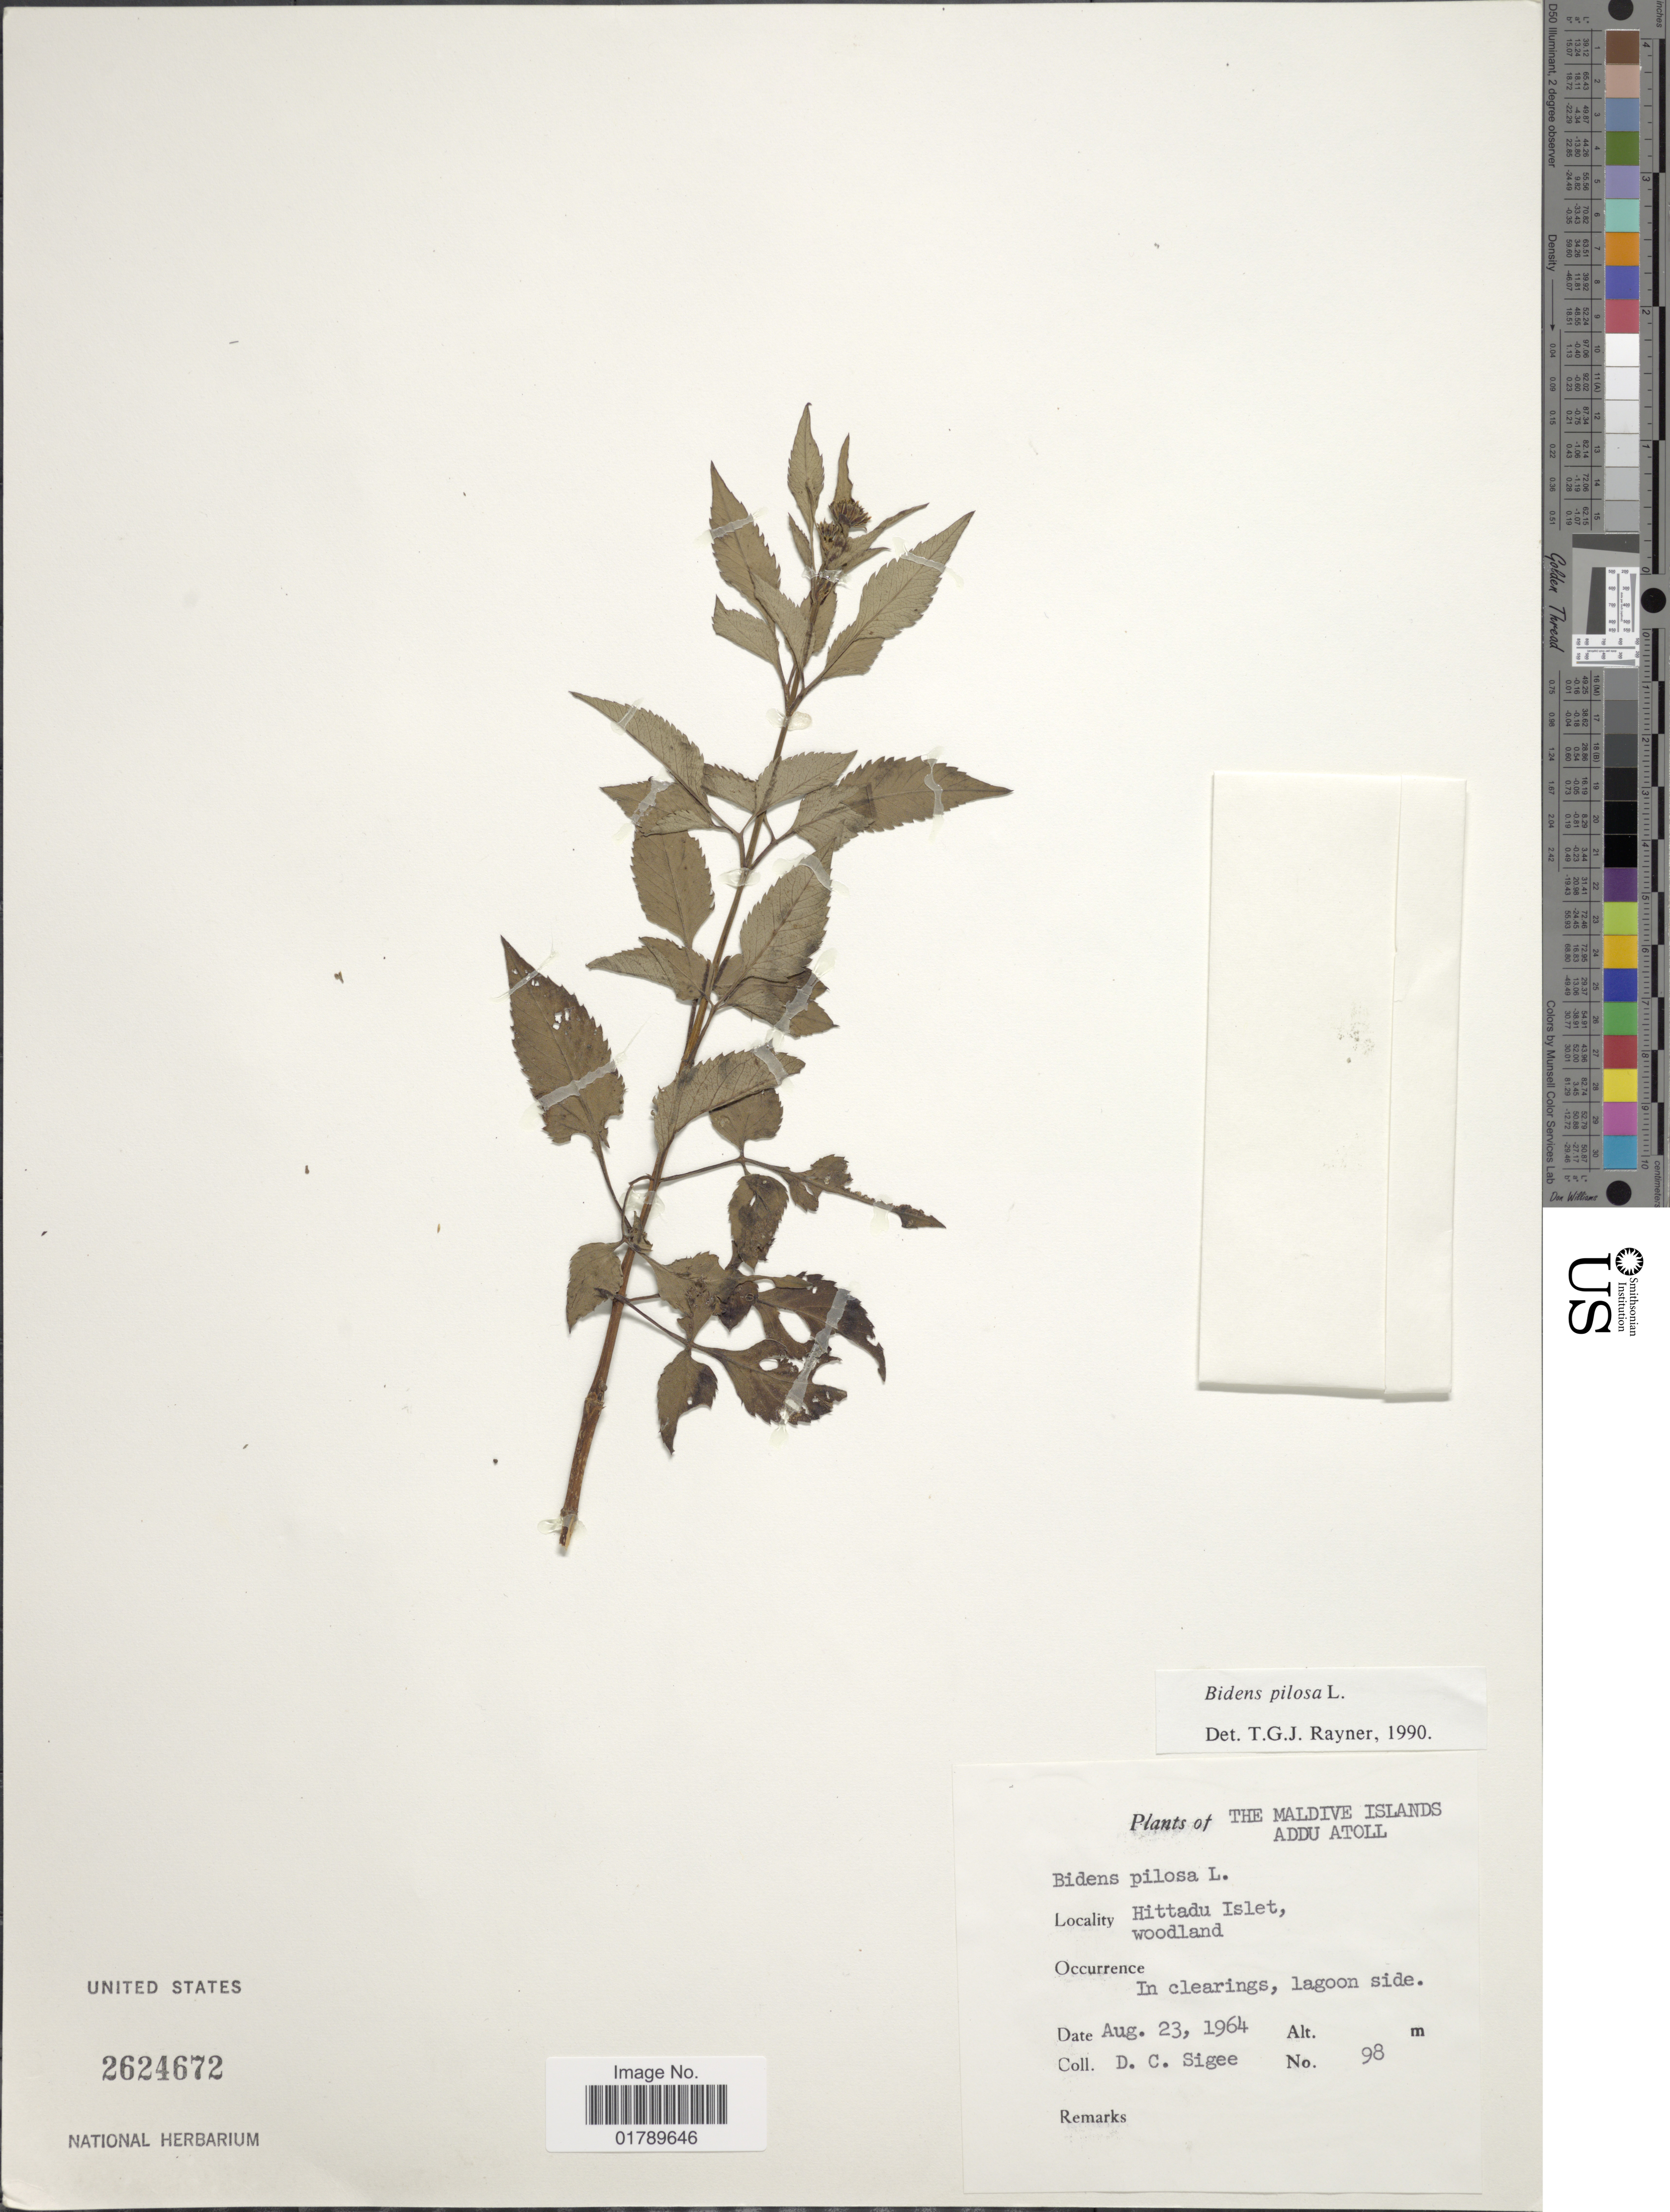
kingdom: Plantae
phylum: Tracheophyta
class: Magnoliopsida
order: Asterales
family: Asteraceae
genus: Bidens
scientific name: Bidens pilosa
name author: L.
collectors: D. C. Sigee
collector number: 98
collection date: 1964-08-23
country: Maldive Islands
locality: The Maldive Islands. Addu Atoll. Hittadu Islet, woodland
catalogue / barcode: US 2624672